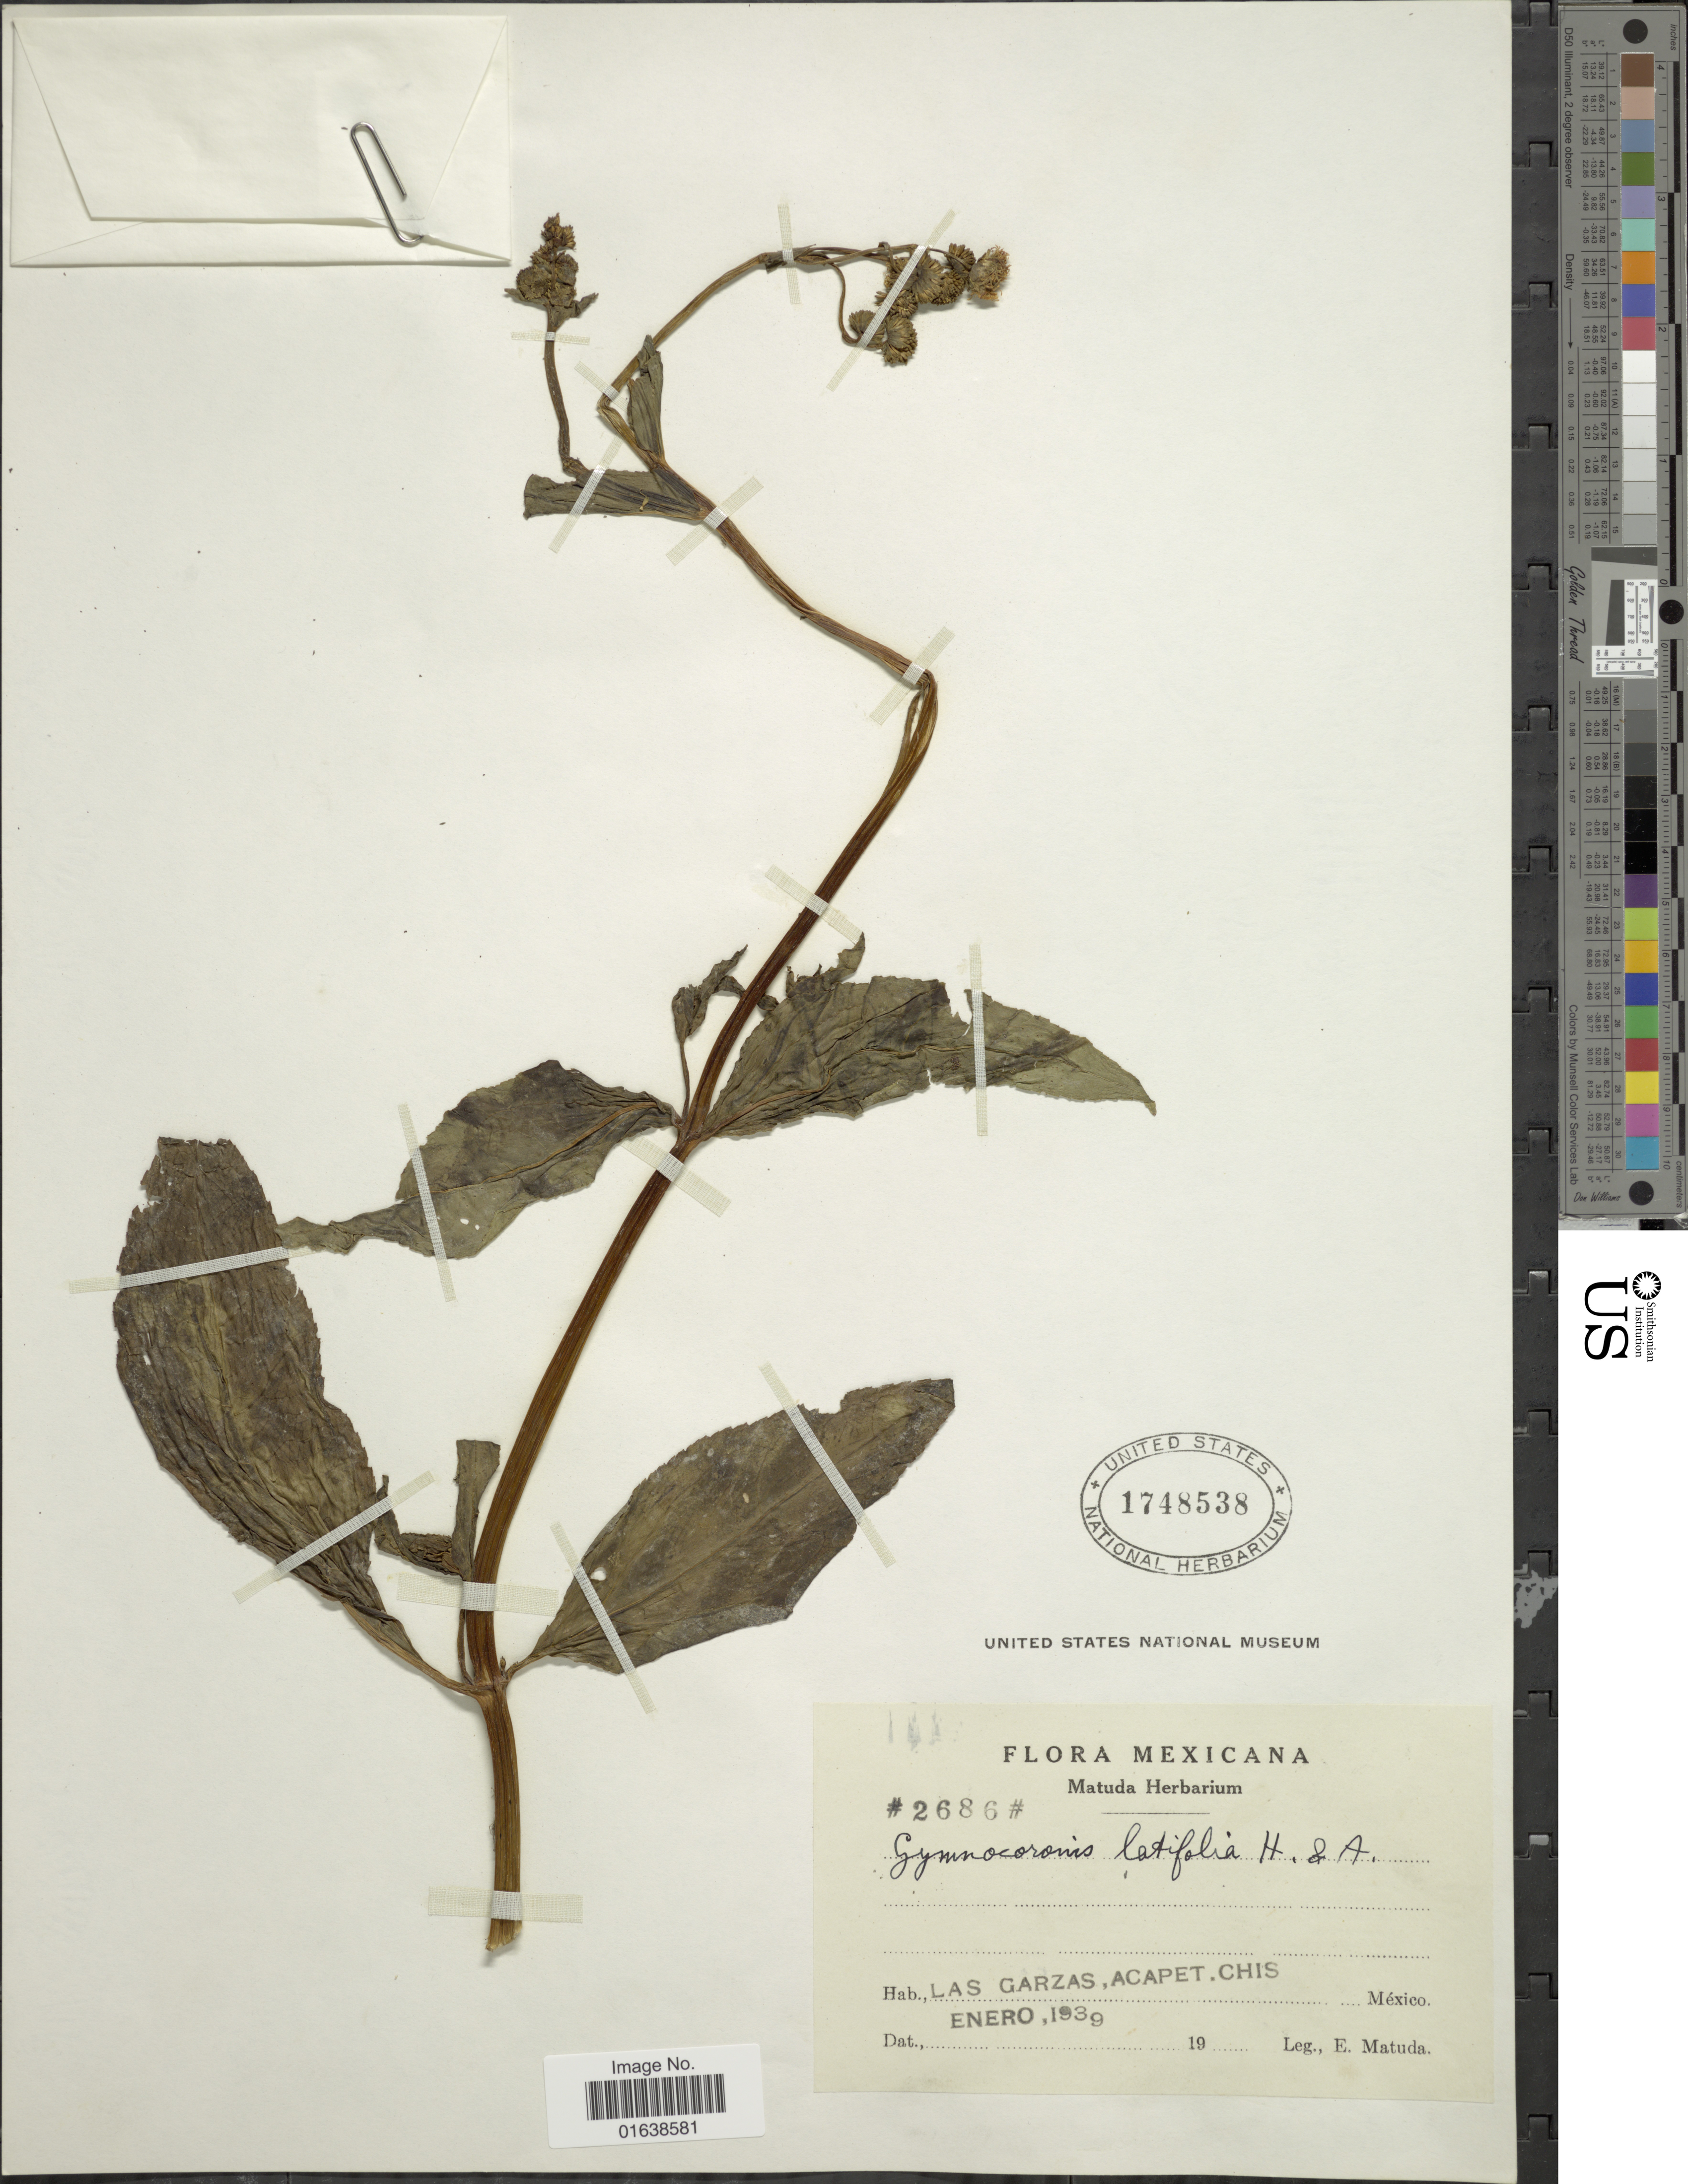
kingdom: Plantae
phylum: Tracheophyta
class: Magnoliopsida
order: Asterales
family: Asteraceae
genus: Gymnocoronis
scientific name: Gymnocoronis sessilis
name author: S.F. Blake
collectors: E. Matuda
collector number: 2686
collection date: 1939-01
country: Mexico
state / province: Chiapas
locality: Las Garzas, Acapet. Chis. Mexico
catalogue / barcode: US 1748538